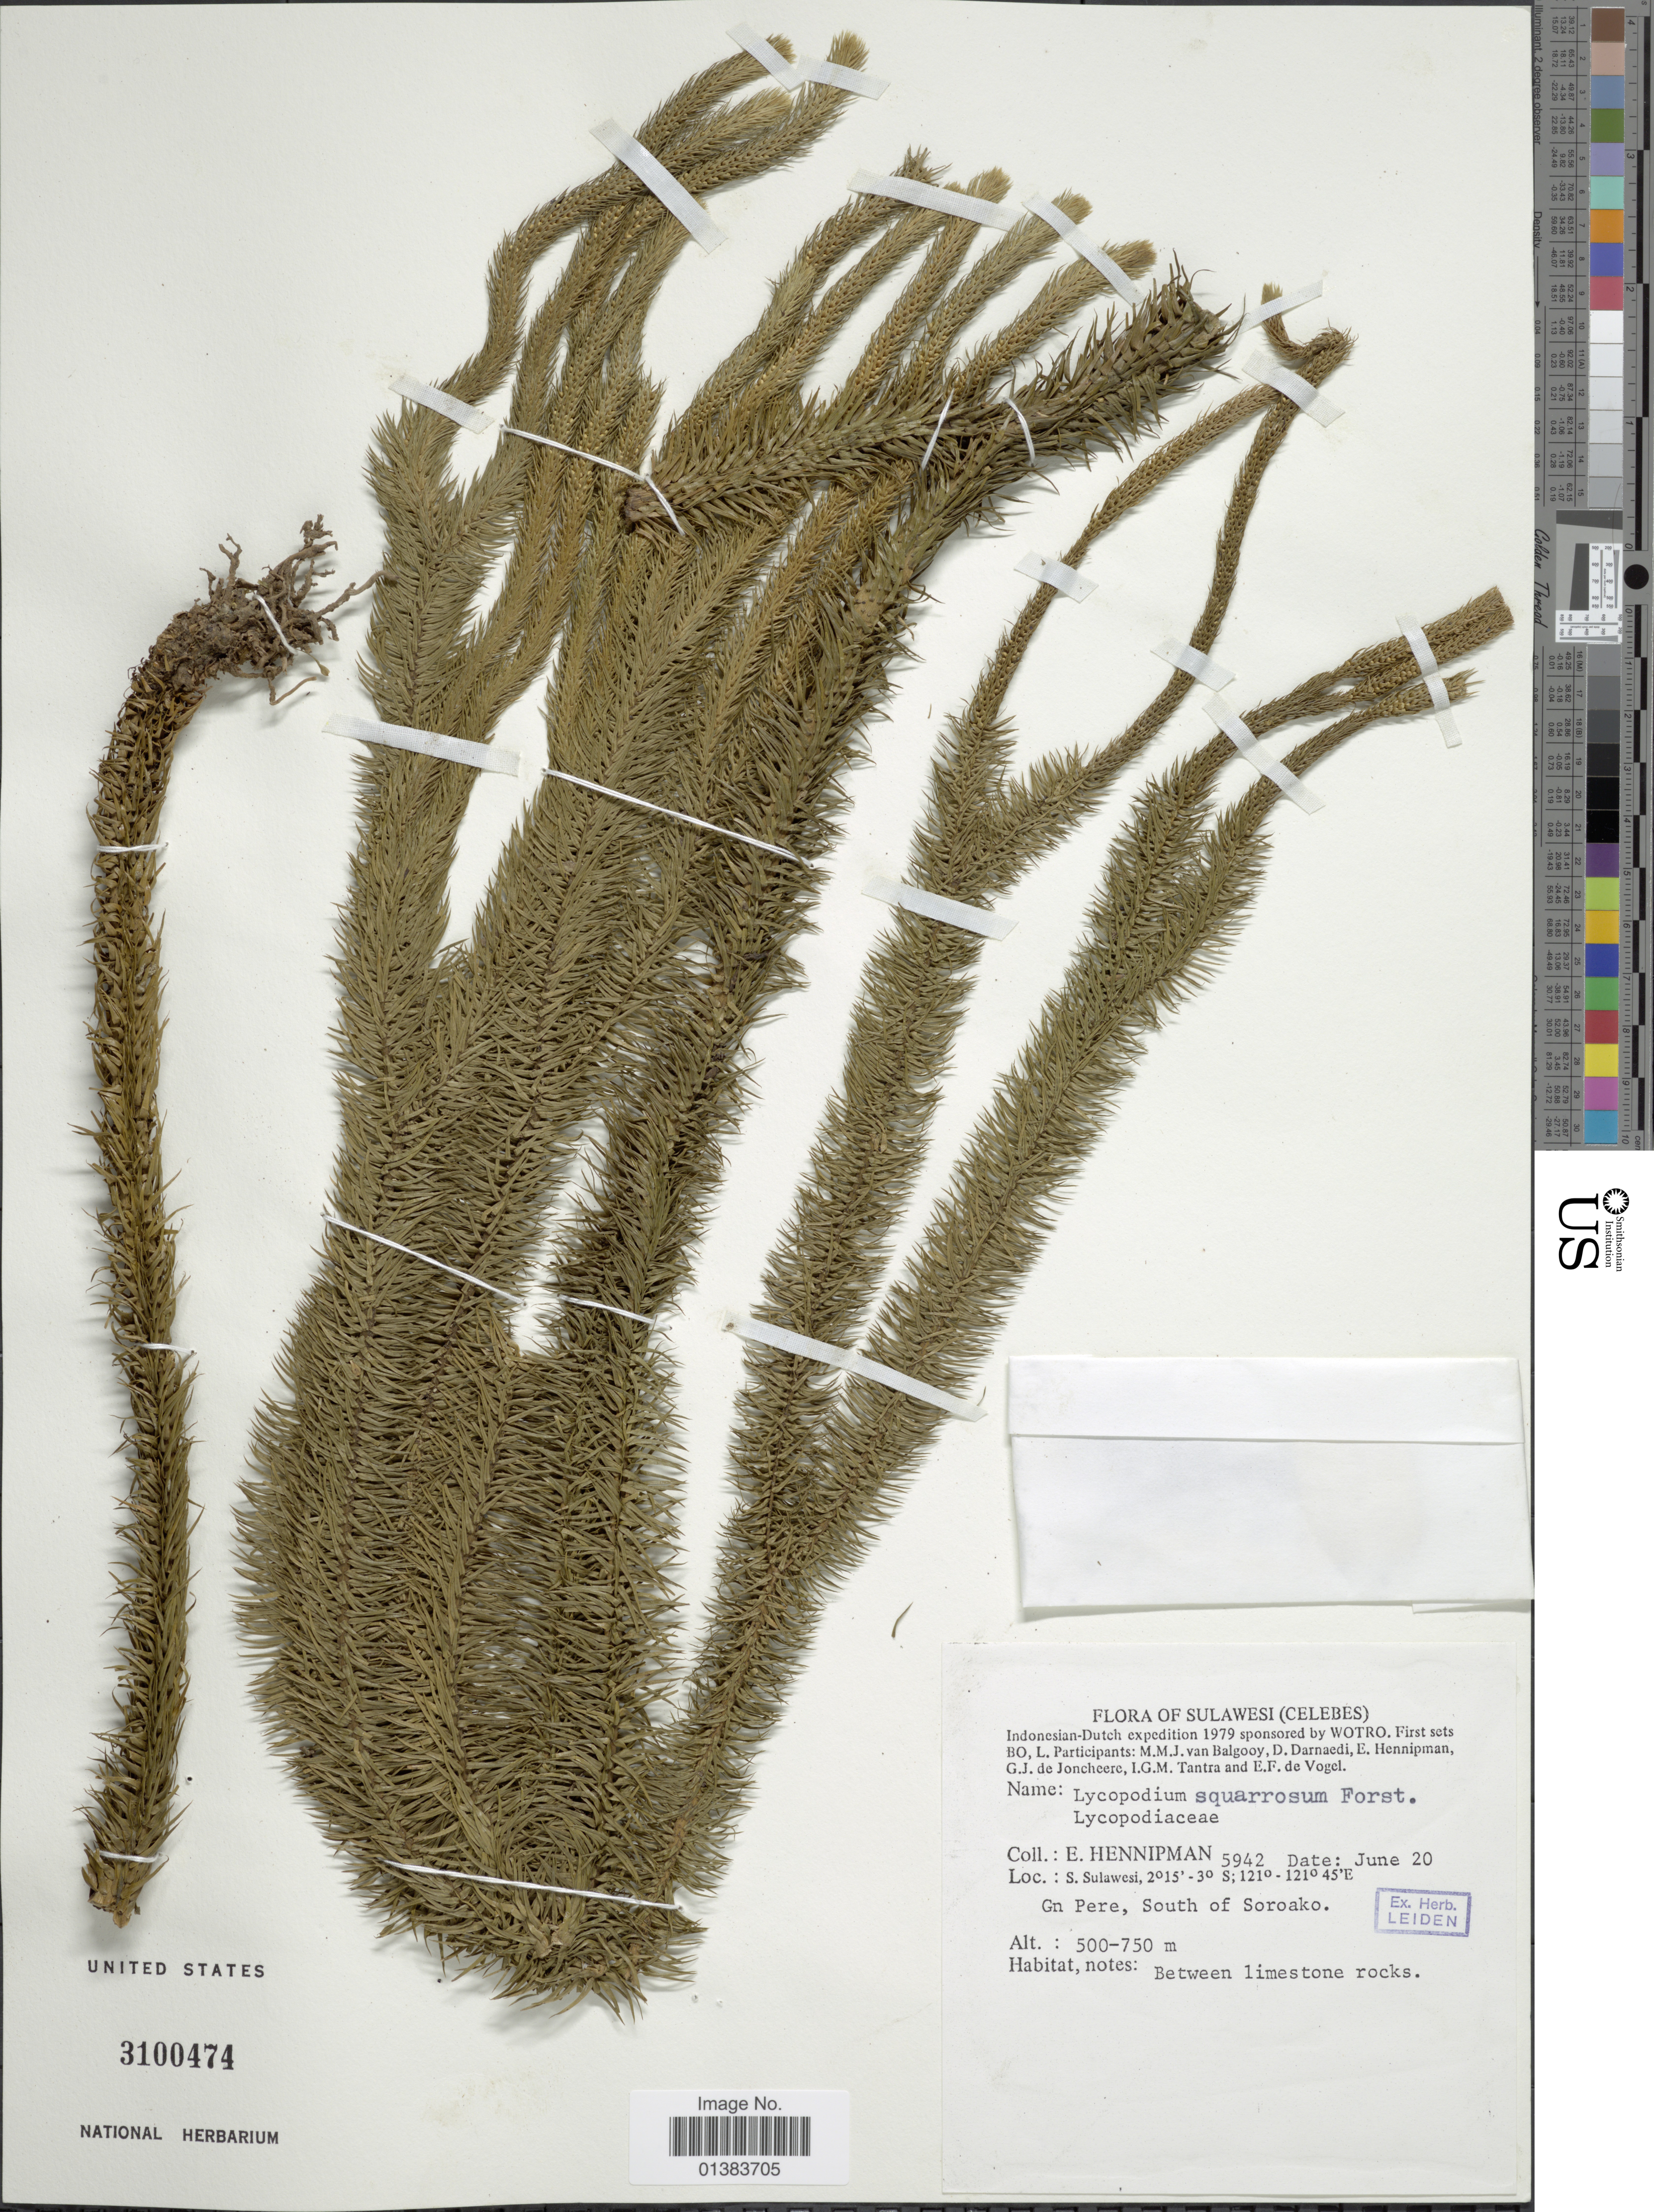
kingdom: Plantae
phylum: Tracheophyta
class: Lycopodiopsida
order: Lycopodiales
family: Lycopodiaceae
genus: Phlegmariurus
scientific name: Phlegmariurus squarrosus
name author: (G. Forst.) Á. Löve & D. Löve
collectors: E. Hennipman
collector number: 5942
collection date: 1979-06-20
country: Indonesia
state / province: Sulawesi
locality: (Celebes). S. Sulawesi, Gn Pere, South of Soroako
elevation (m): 500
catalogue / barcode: US 3100474